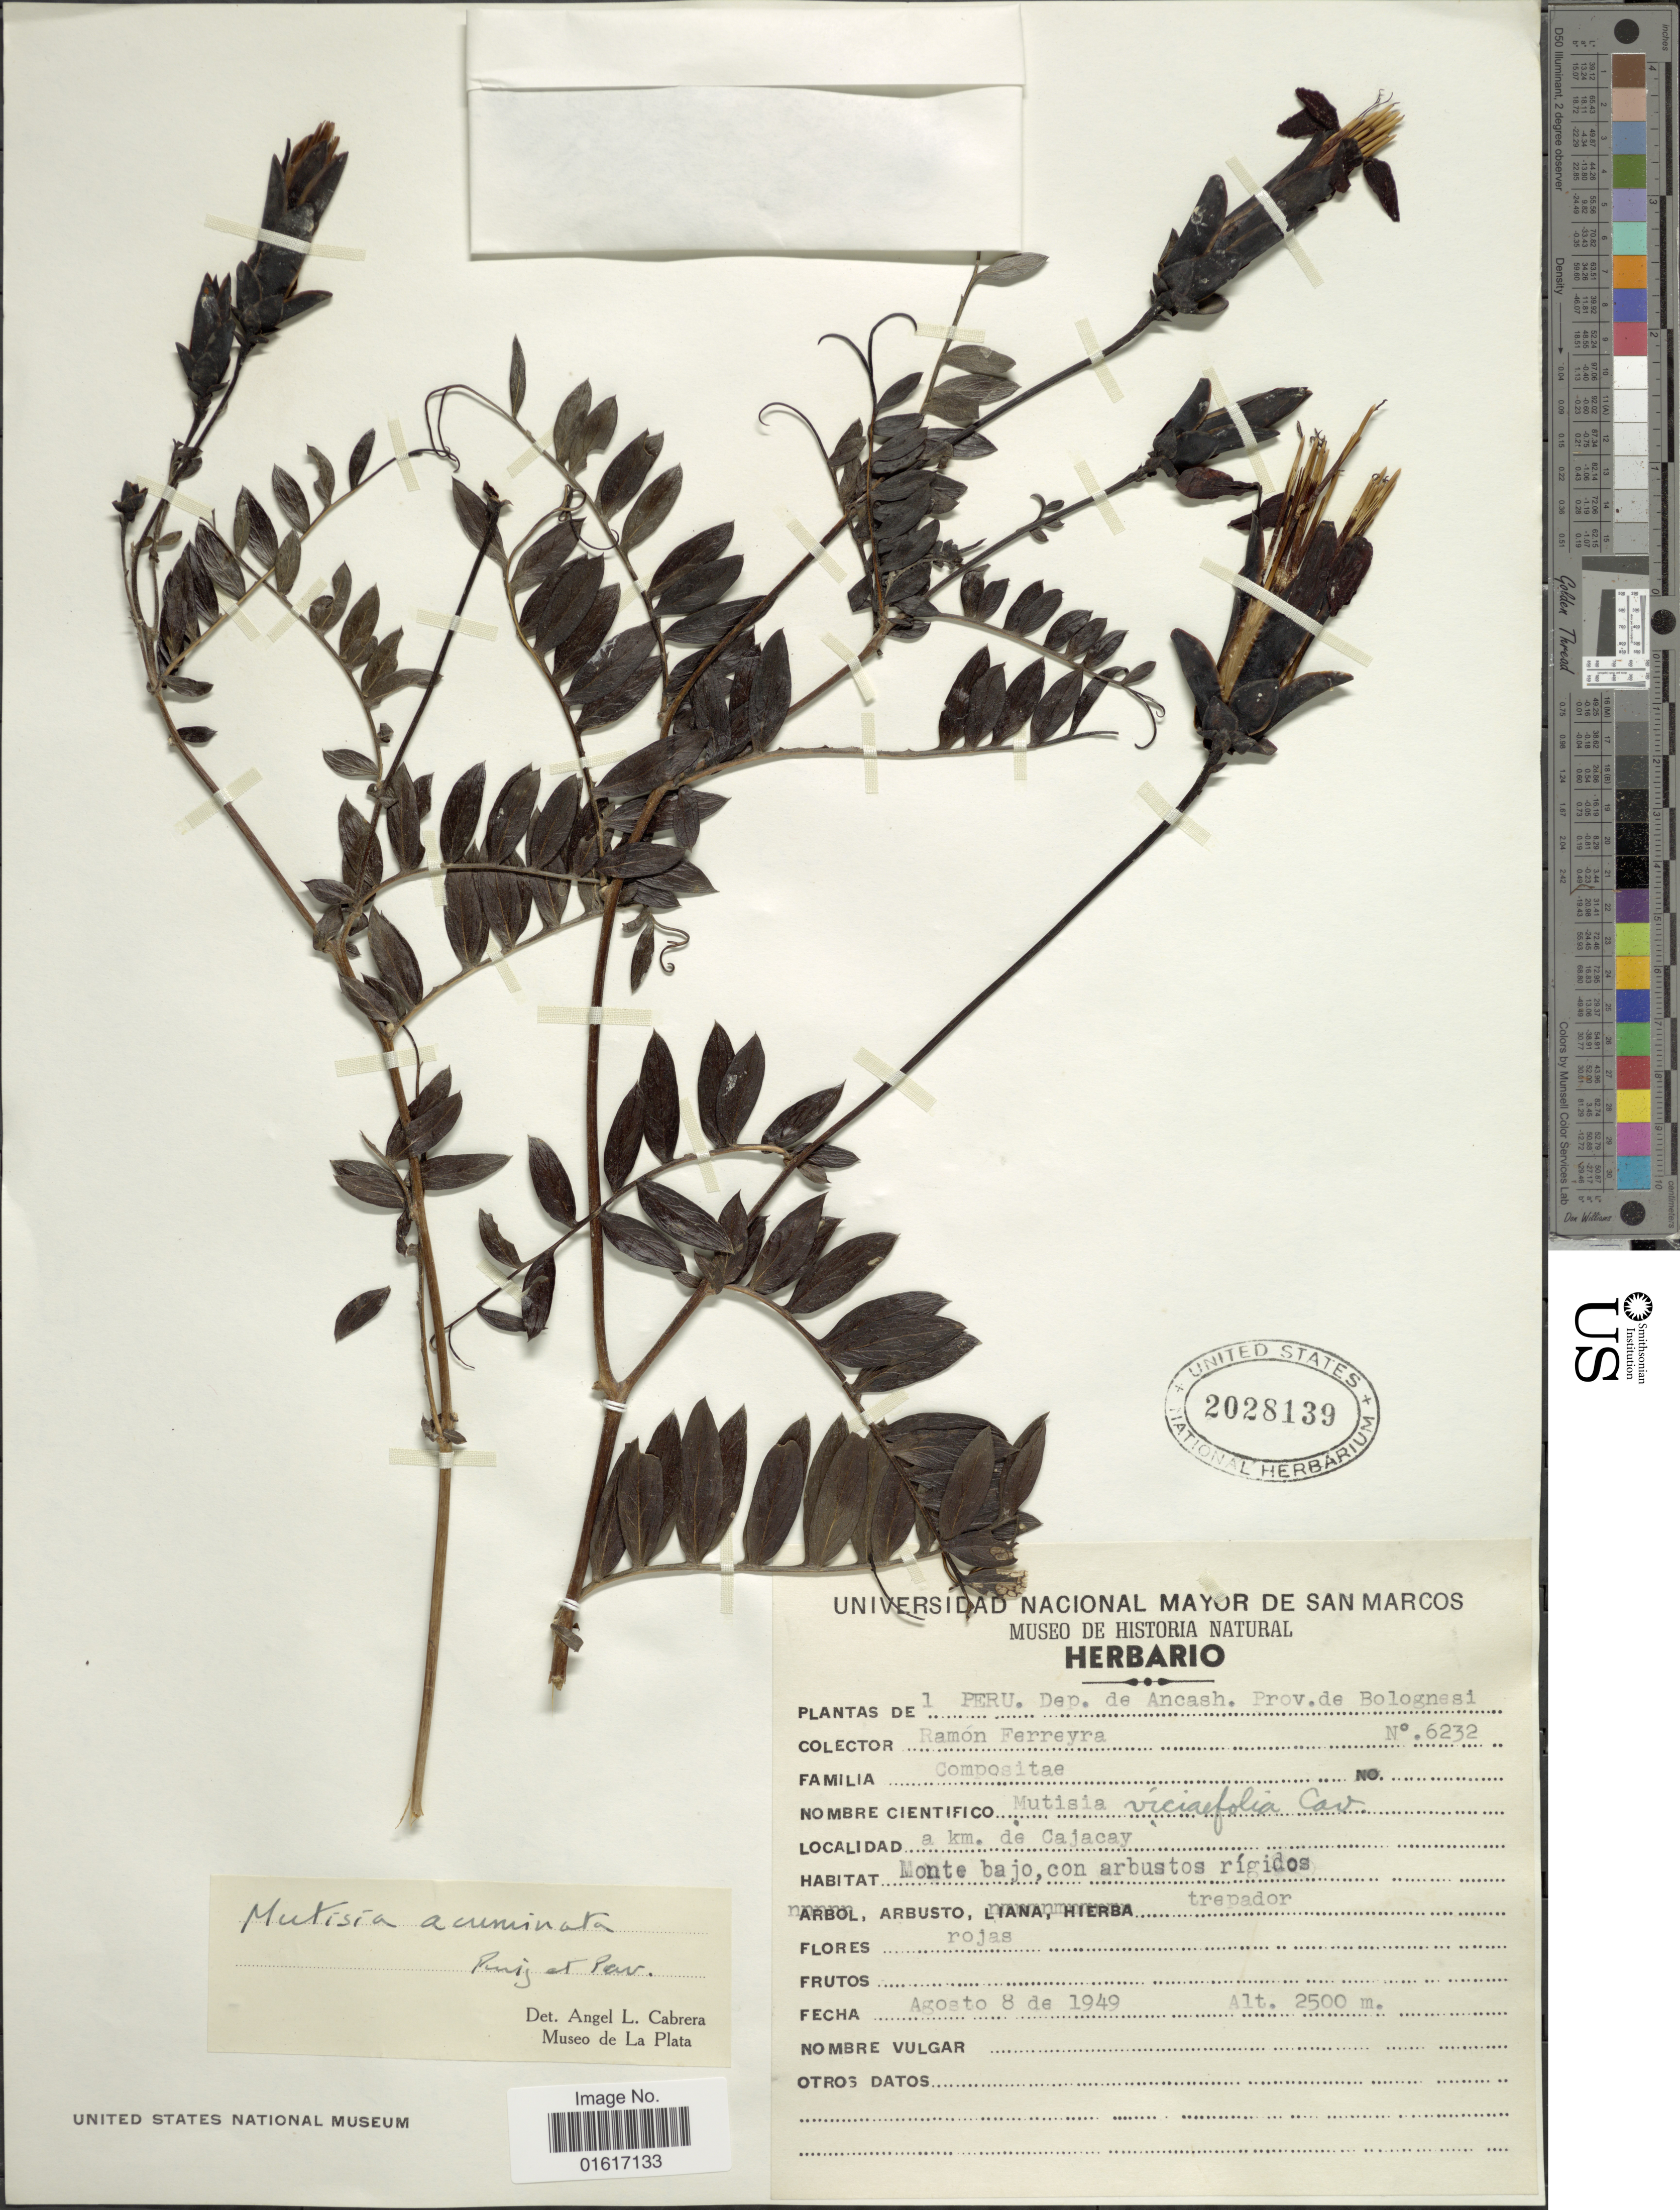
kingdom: Plantae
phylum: Tracheophyta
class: Magnoliopsida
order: Asterales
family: Asteraceae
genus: Mutisia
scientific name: Mutisia acuminata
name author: Ruiz & Pav.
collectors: R. A. Ferreyra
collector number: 6232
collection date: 1949-08-08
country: Peru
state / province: Ancash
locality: Prov. de Bolognesi. a km. de Cajacay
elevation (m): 2500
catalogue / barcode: US 2028139